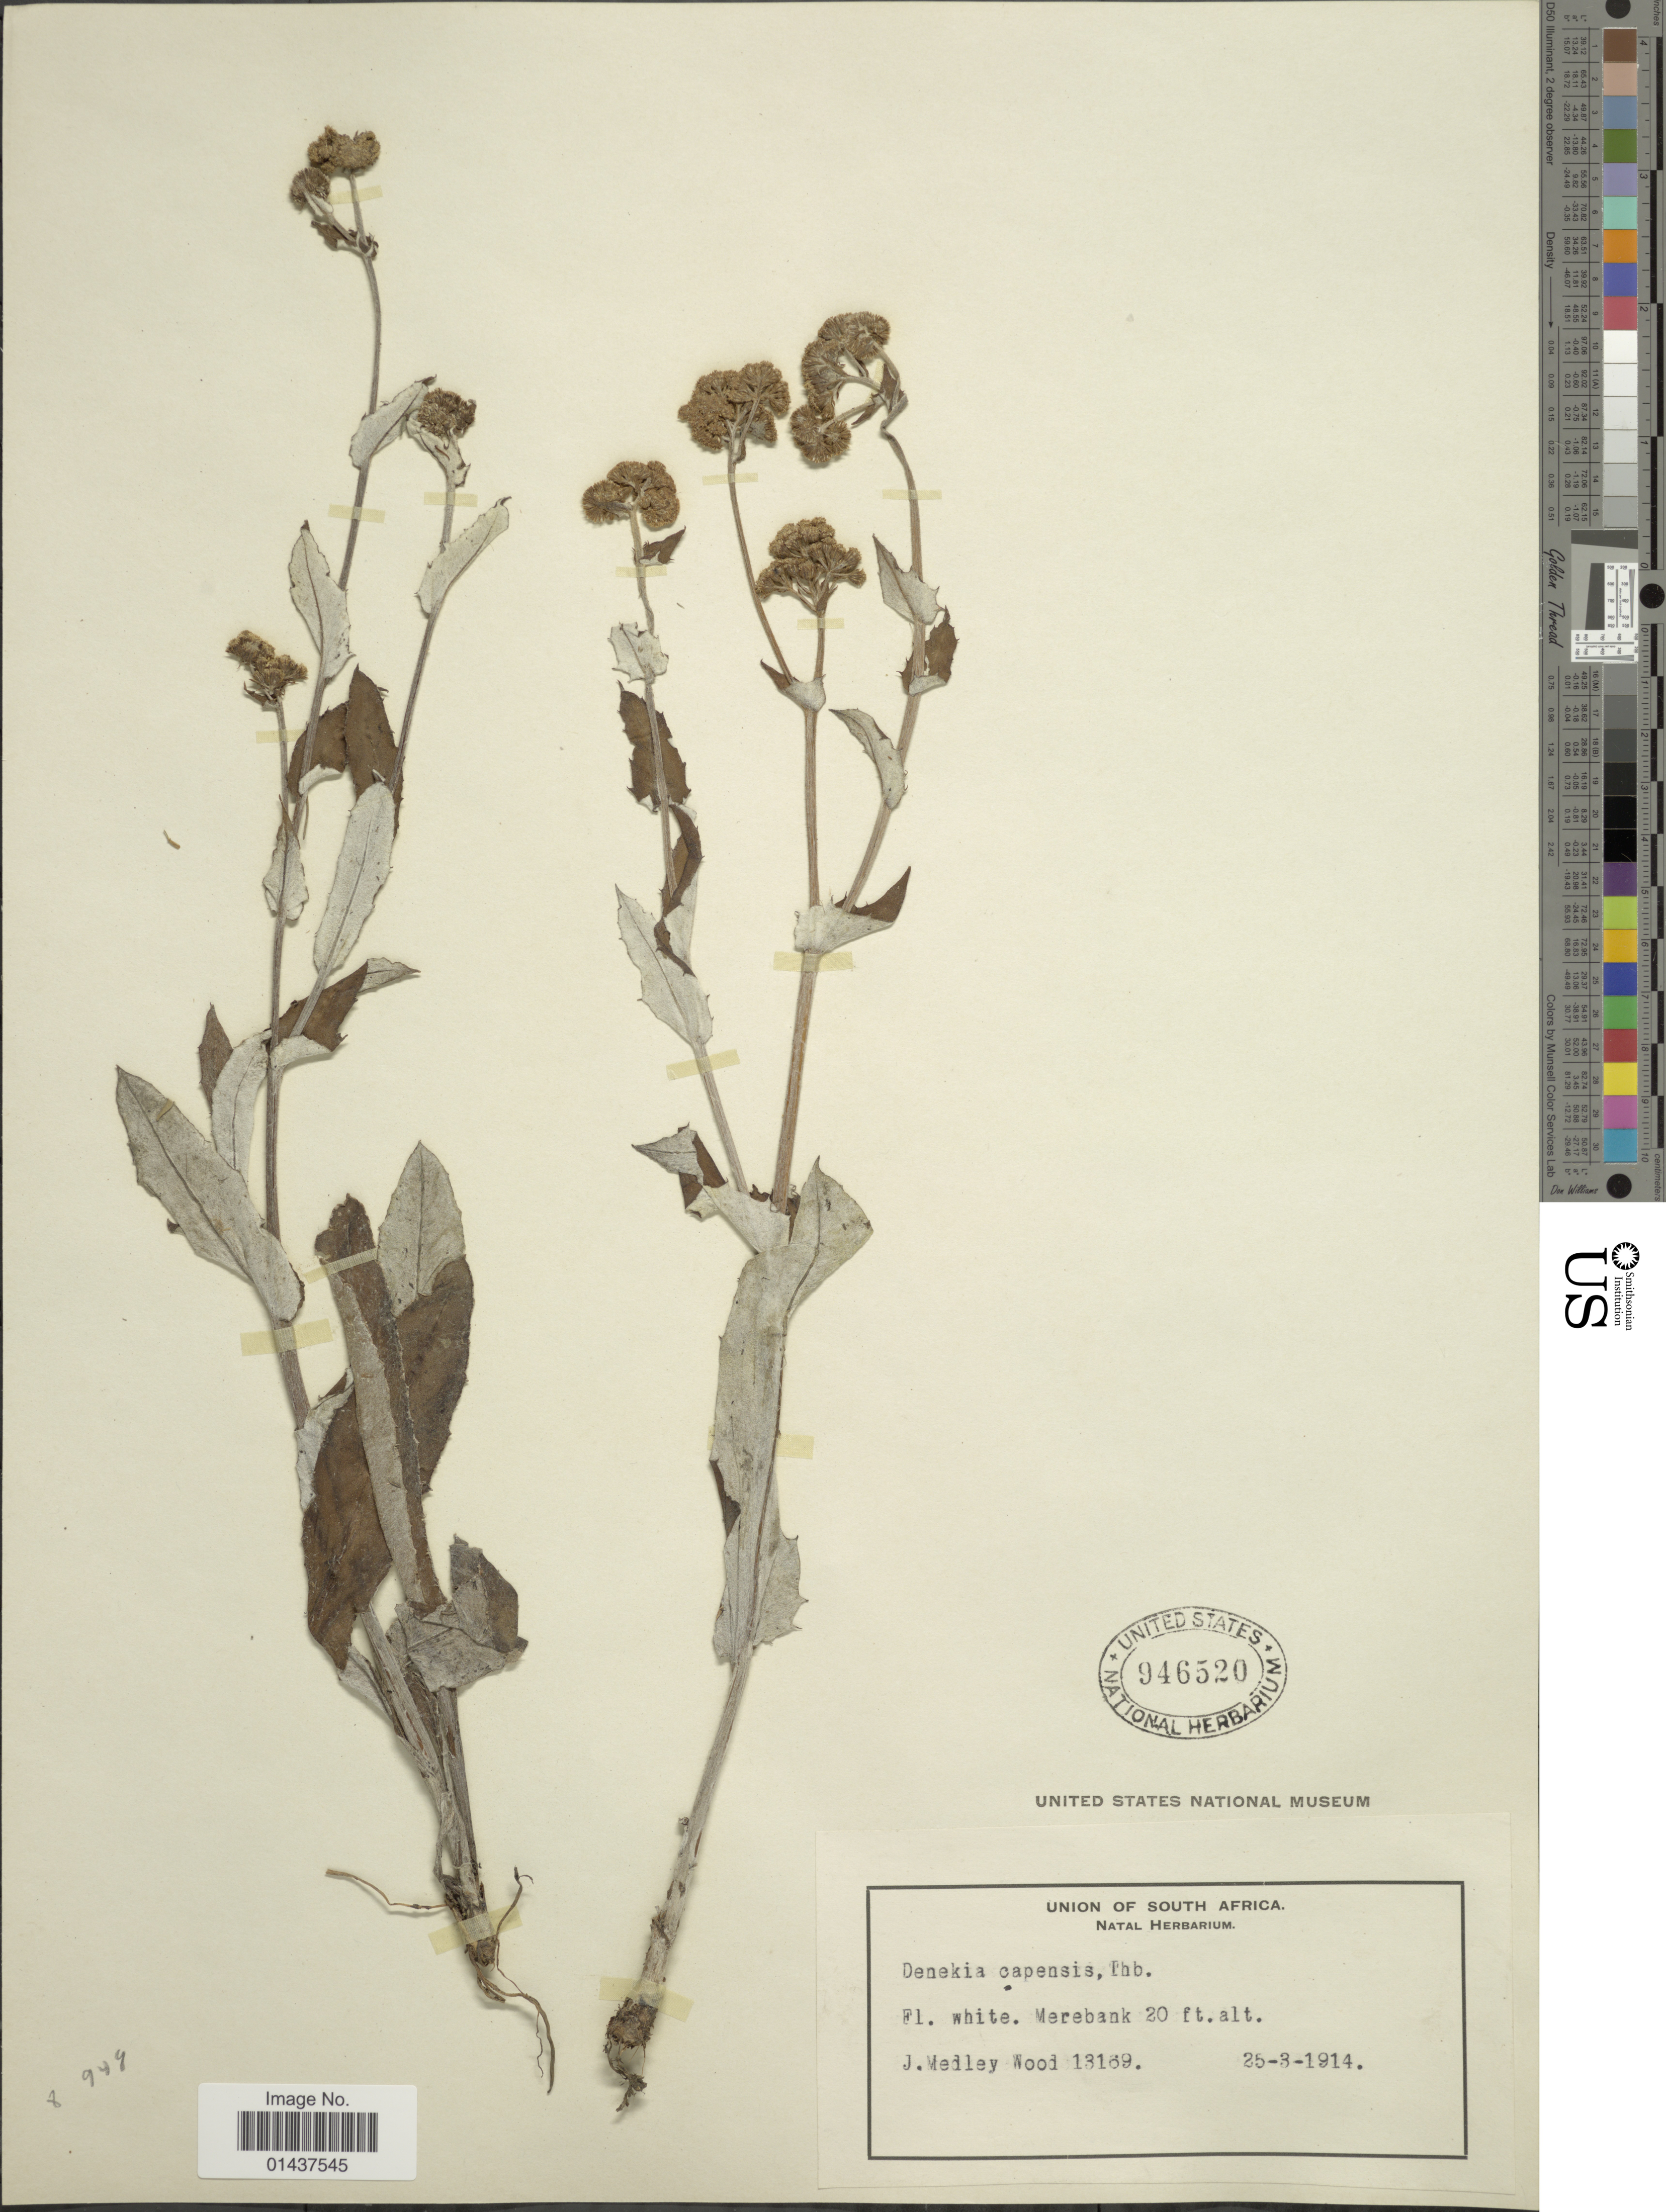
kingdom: Plantae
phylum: Tracheophyta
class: Magnoliopsida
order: Asterales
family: Asteraceae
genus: Denekia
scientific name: Denekia capensis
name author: Thunb.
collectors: J. M. Wood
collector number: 13169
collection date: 1914-03-25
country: South Africa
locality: Merebank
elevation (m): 6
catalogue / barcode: US 946520